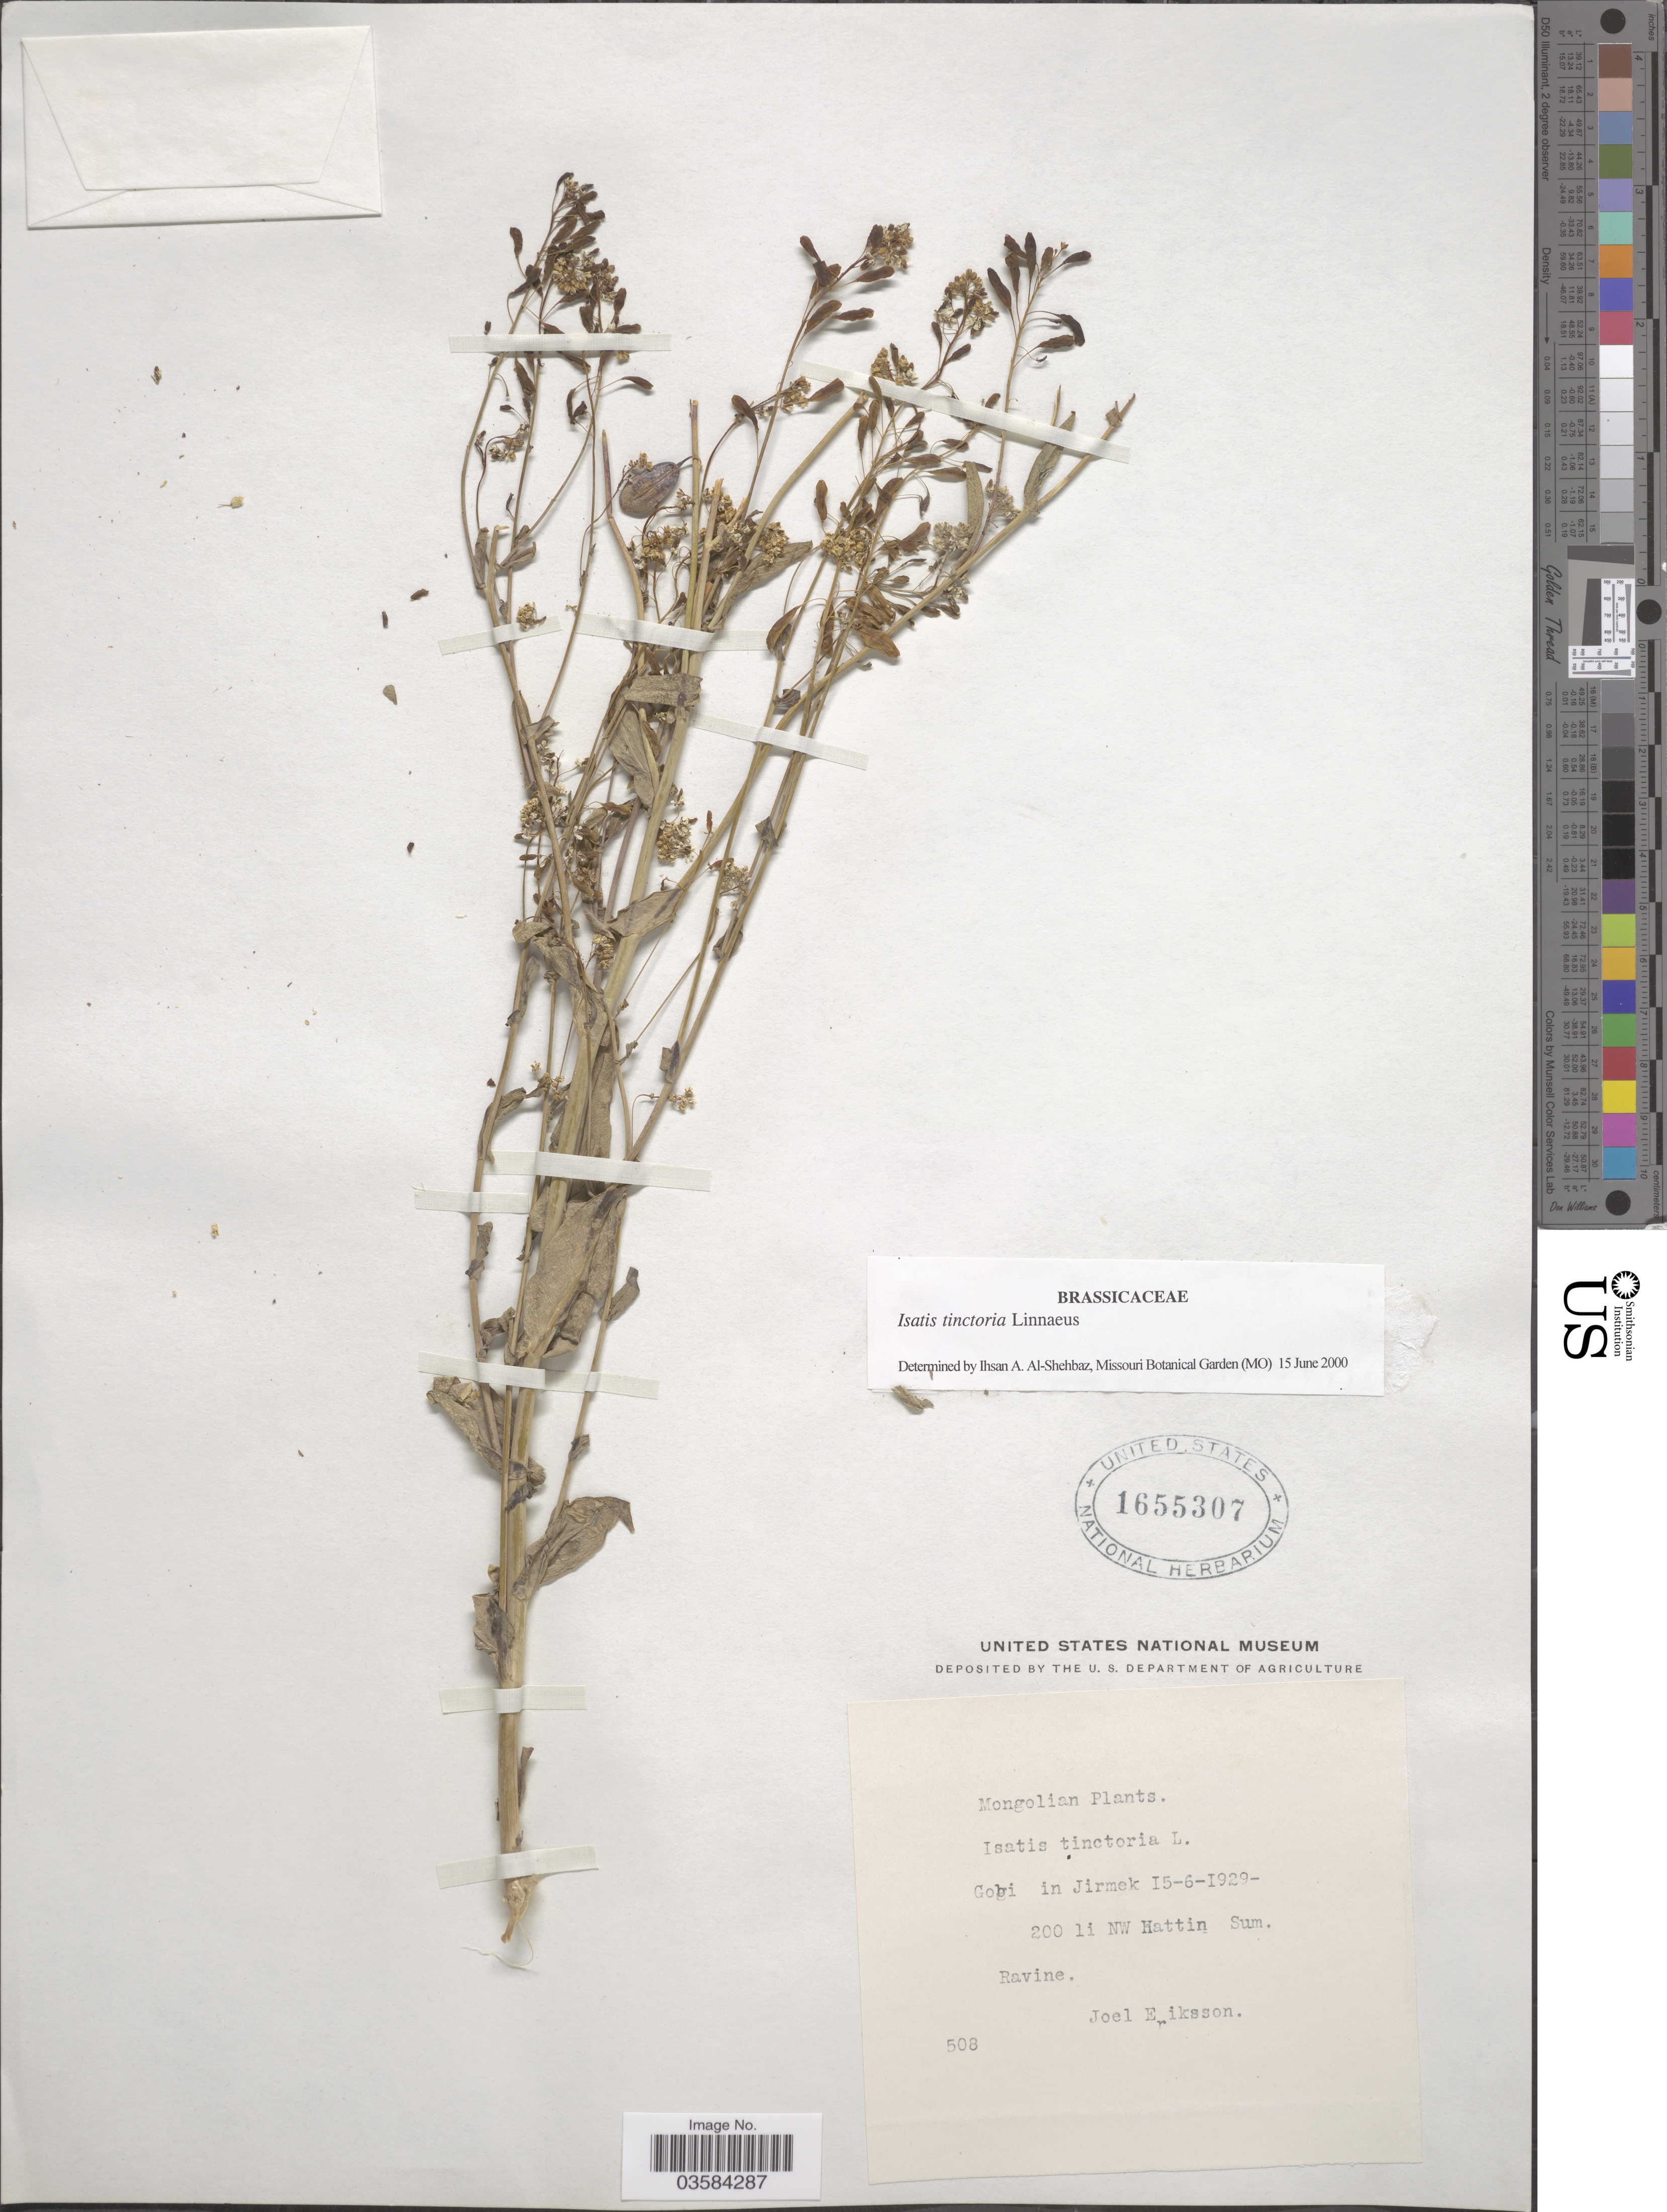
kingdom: Plantae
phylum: Tracheophyta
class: Magnoliopsida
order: Brassicales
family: Brassicaceae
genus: Isatis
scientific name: Isatis tinctoria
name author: L.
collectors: J. Eriksson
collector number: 508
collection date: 1929-06-15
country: Mongolia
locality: Gobi in Jirmek. 200 li NW Hattin Sum.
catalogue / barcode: US 1655307